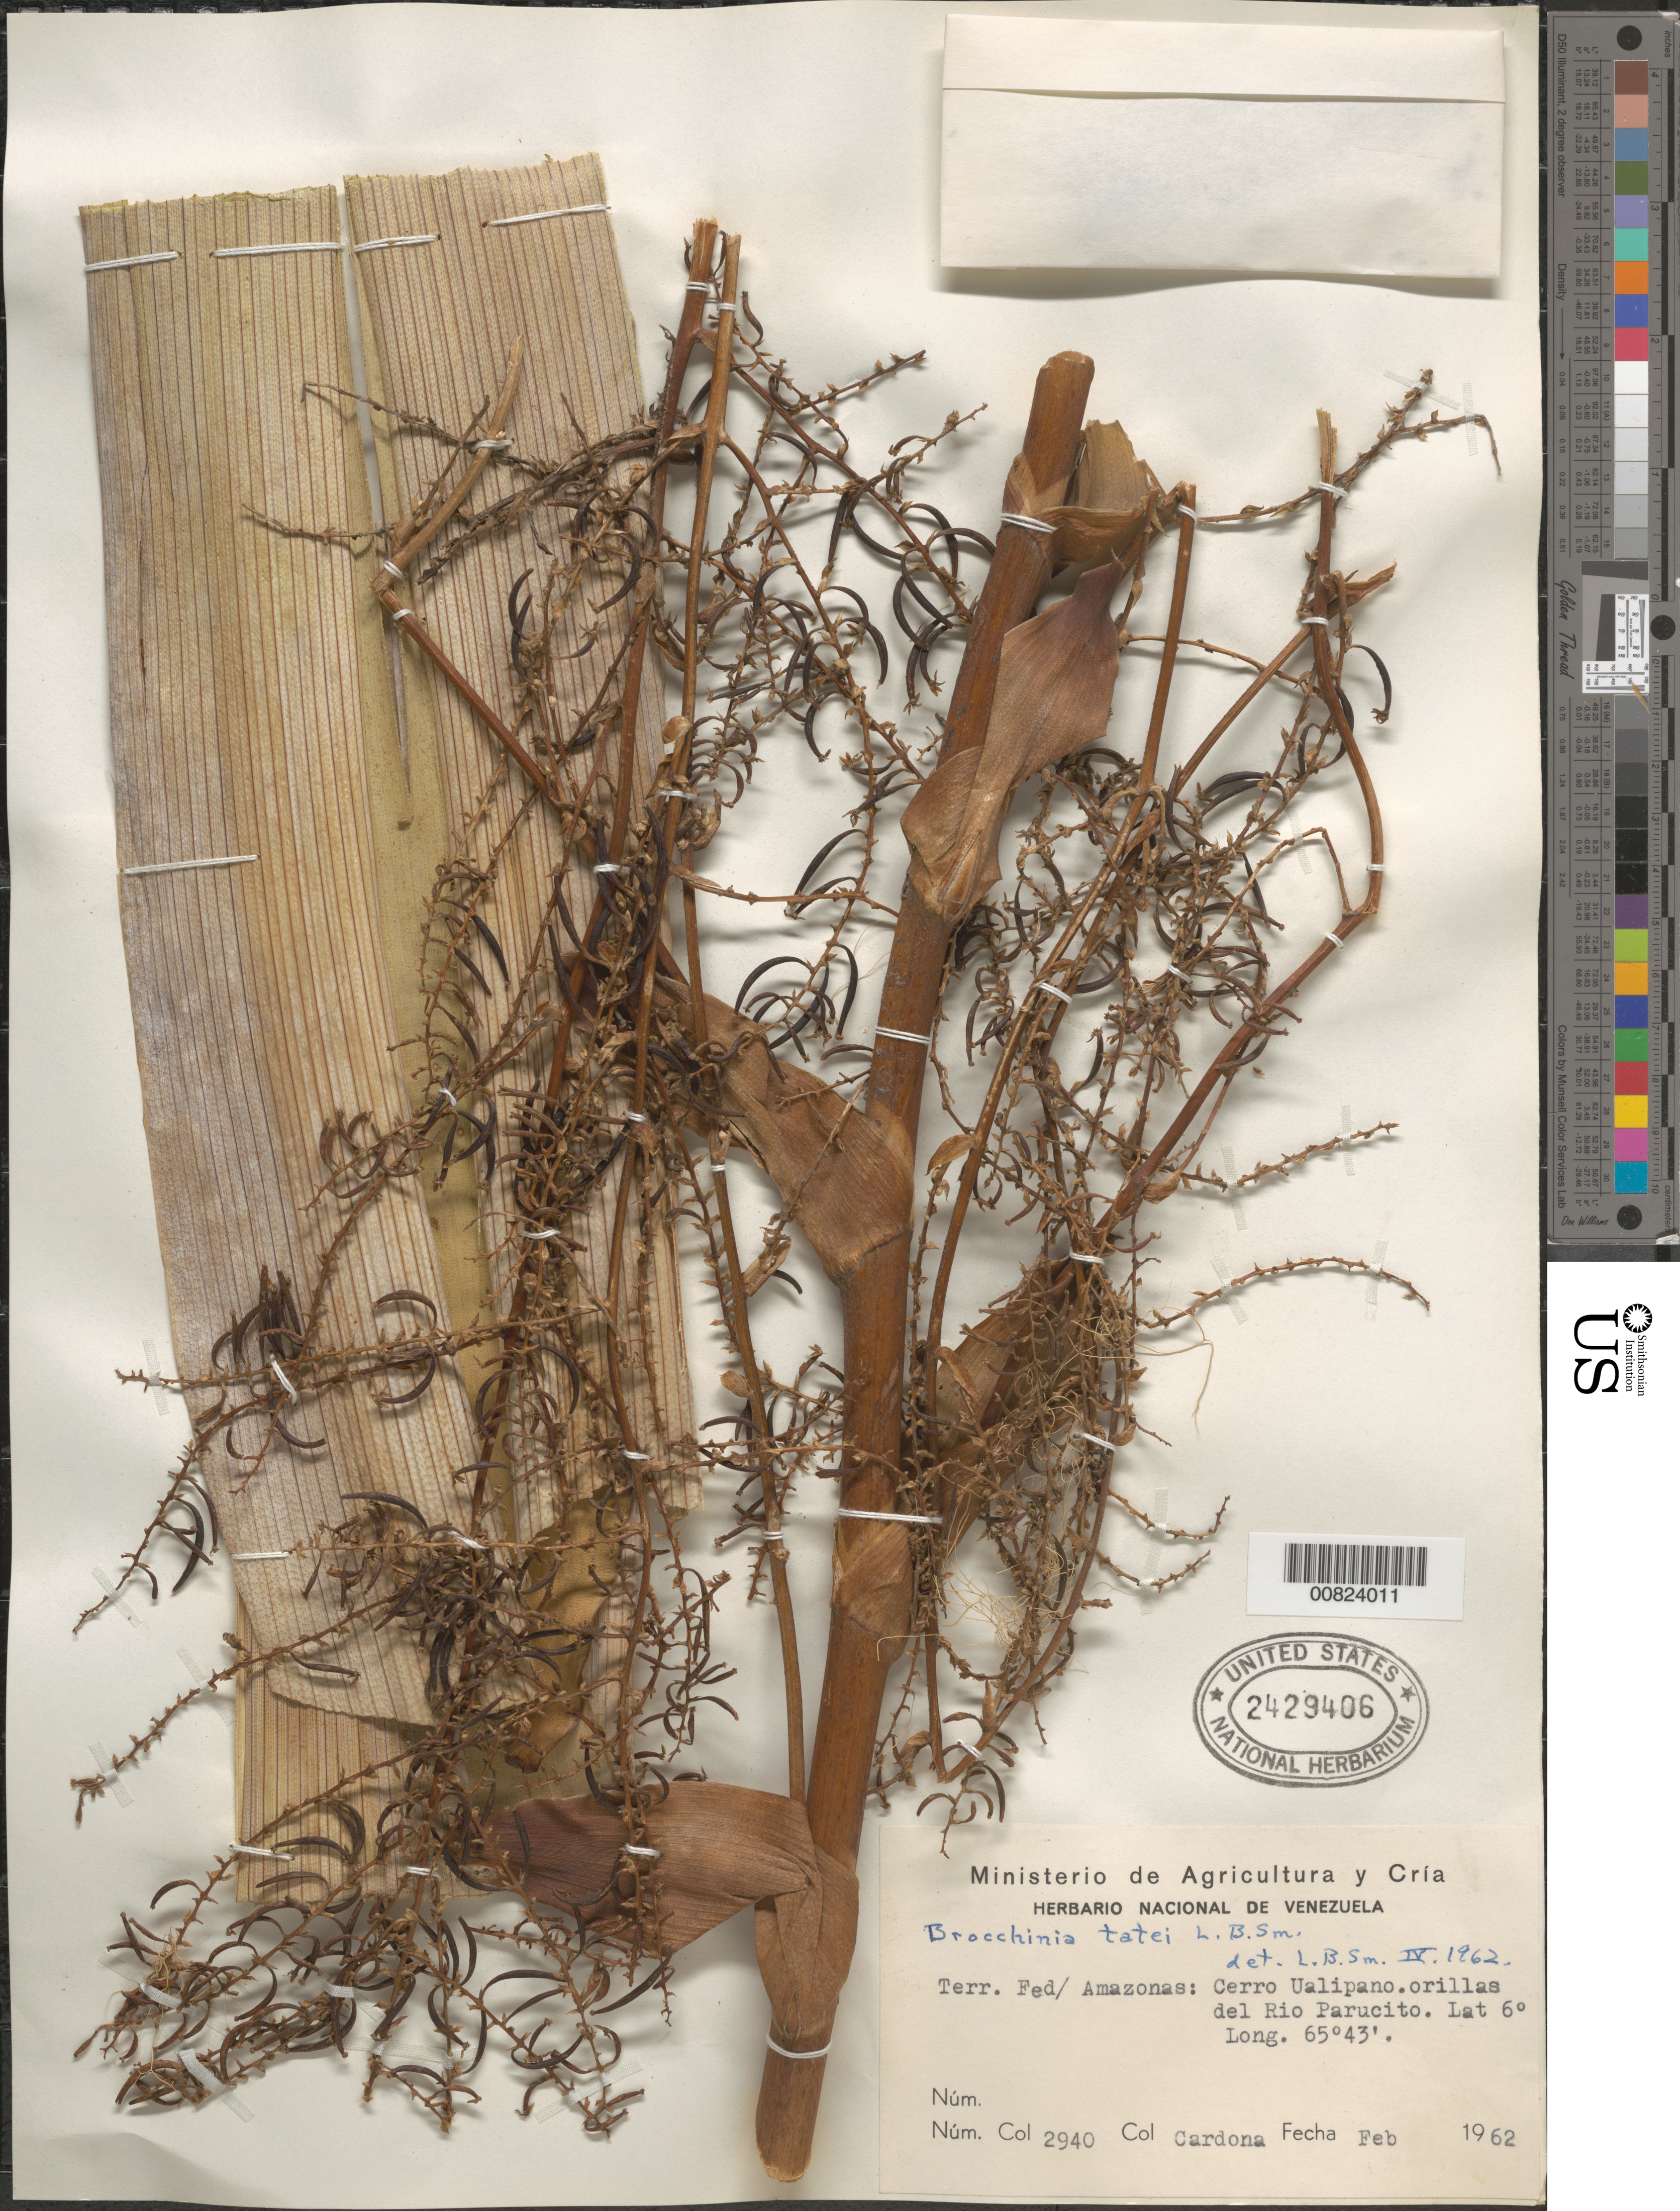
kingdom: Plantae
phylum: Tracheophyta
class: Liliopsida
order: Poales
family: Bromeliaceae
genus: Brocchinia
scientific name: Brocchinia tatei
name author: L.B. Sm.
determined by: Smith, Lyman B., (US), NMNH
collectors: F. Cardona Puig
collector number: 2940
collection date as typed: Feb-62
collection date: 1962-02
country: Venezuela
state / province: Amazonas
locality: Cerro Ualipano, Río Parucito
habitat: Rivershore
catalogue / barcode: US 2429406